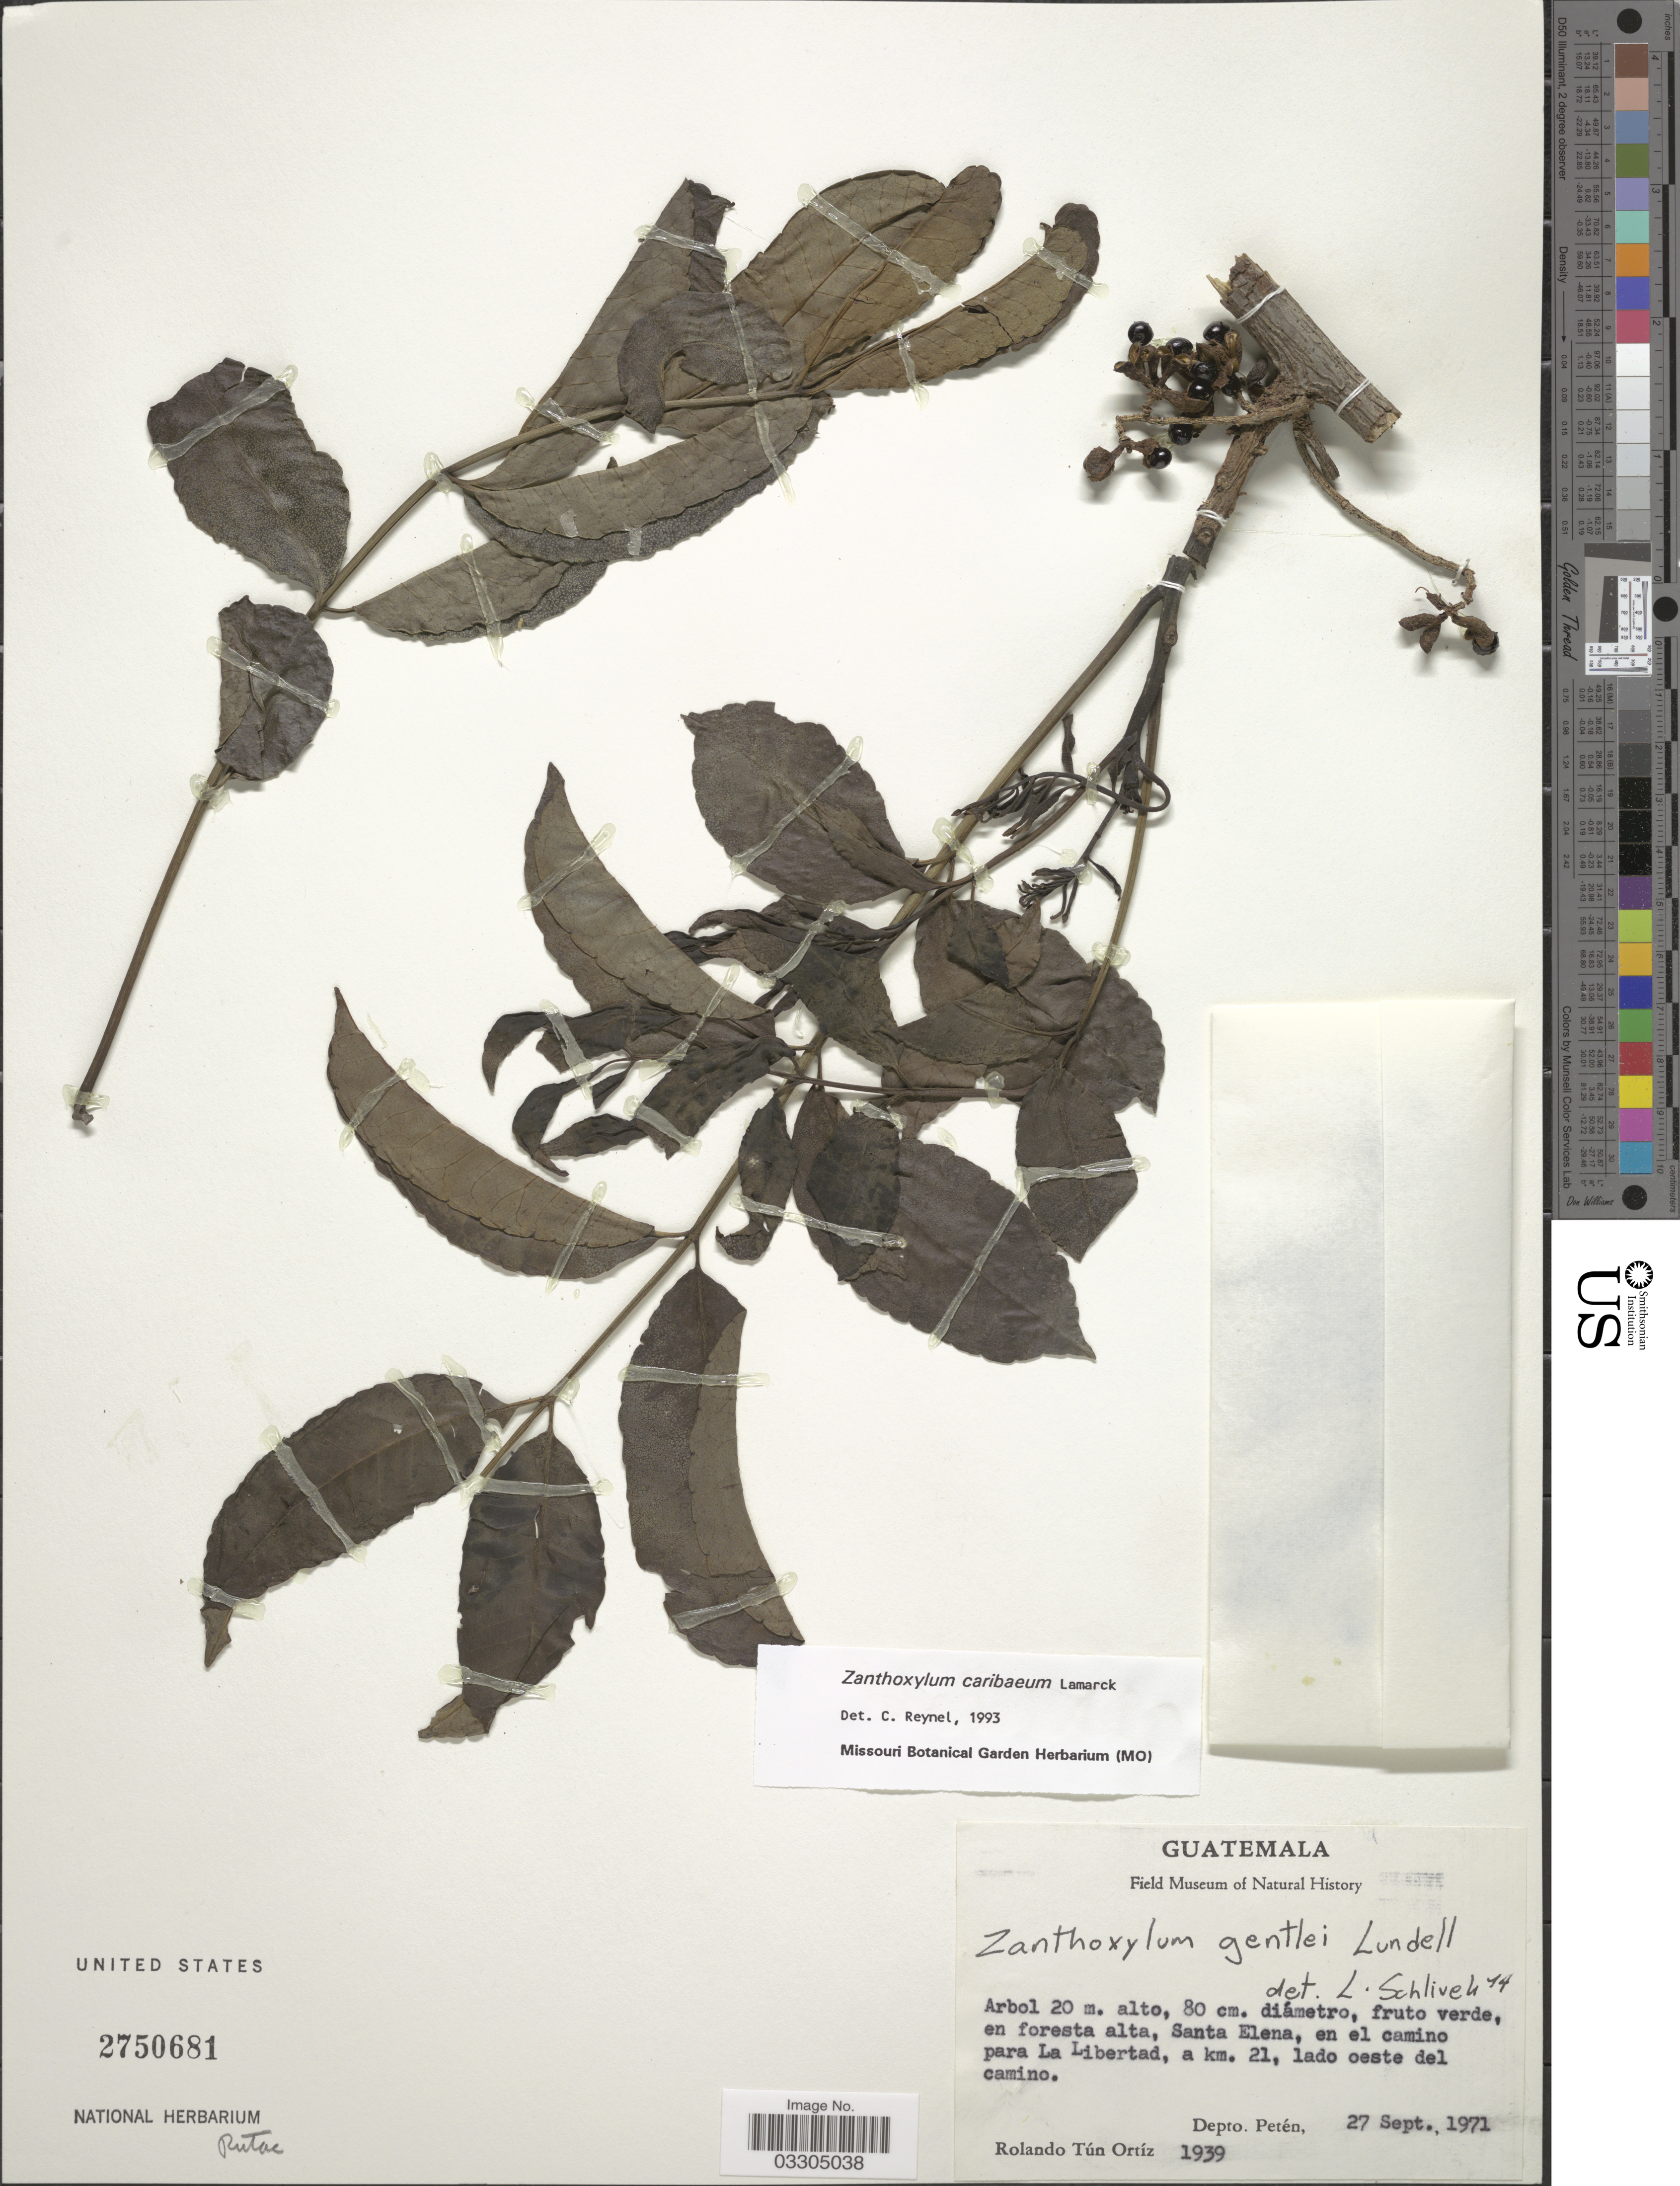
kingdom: Plantae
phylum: Tracheophyta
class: Magnoliopsida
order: Sapindales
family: Rutaceae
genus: Zanthoxylum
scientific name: Zanthoxylum gentlei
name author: Lundell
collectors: R. T. Ortíz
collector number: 1939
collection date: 1971-09-27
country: Guatemala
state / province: El Petén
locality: Santa Elena, en el camino para La Libertad, a km. 21, lado oeste del camino. Depto. Petén.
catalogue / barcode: US 2750681